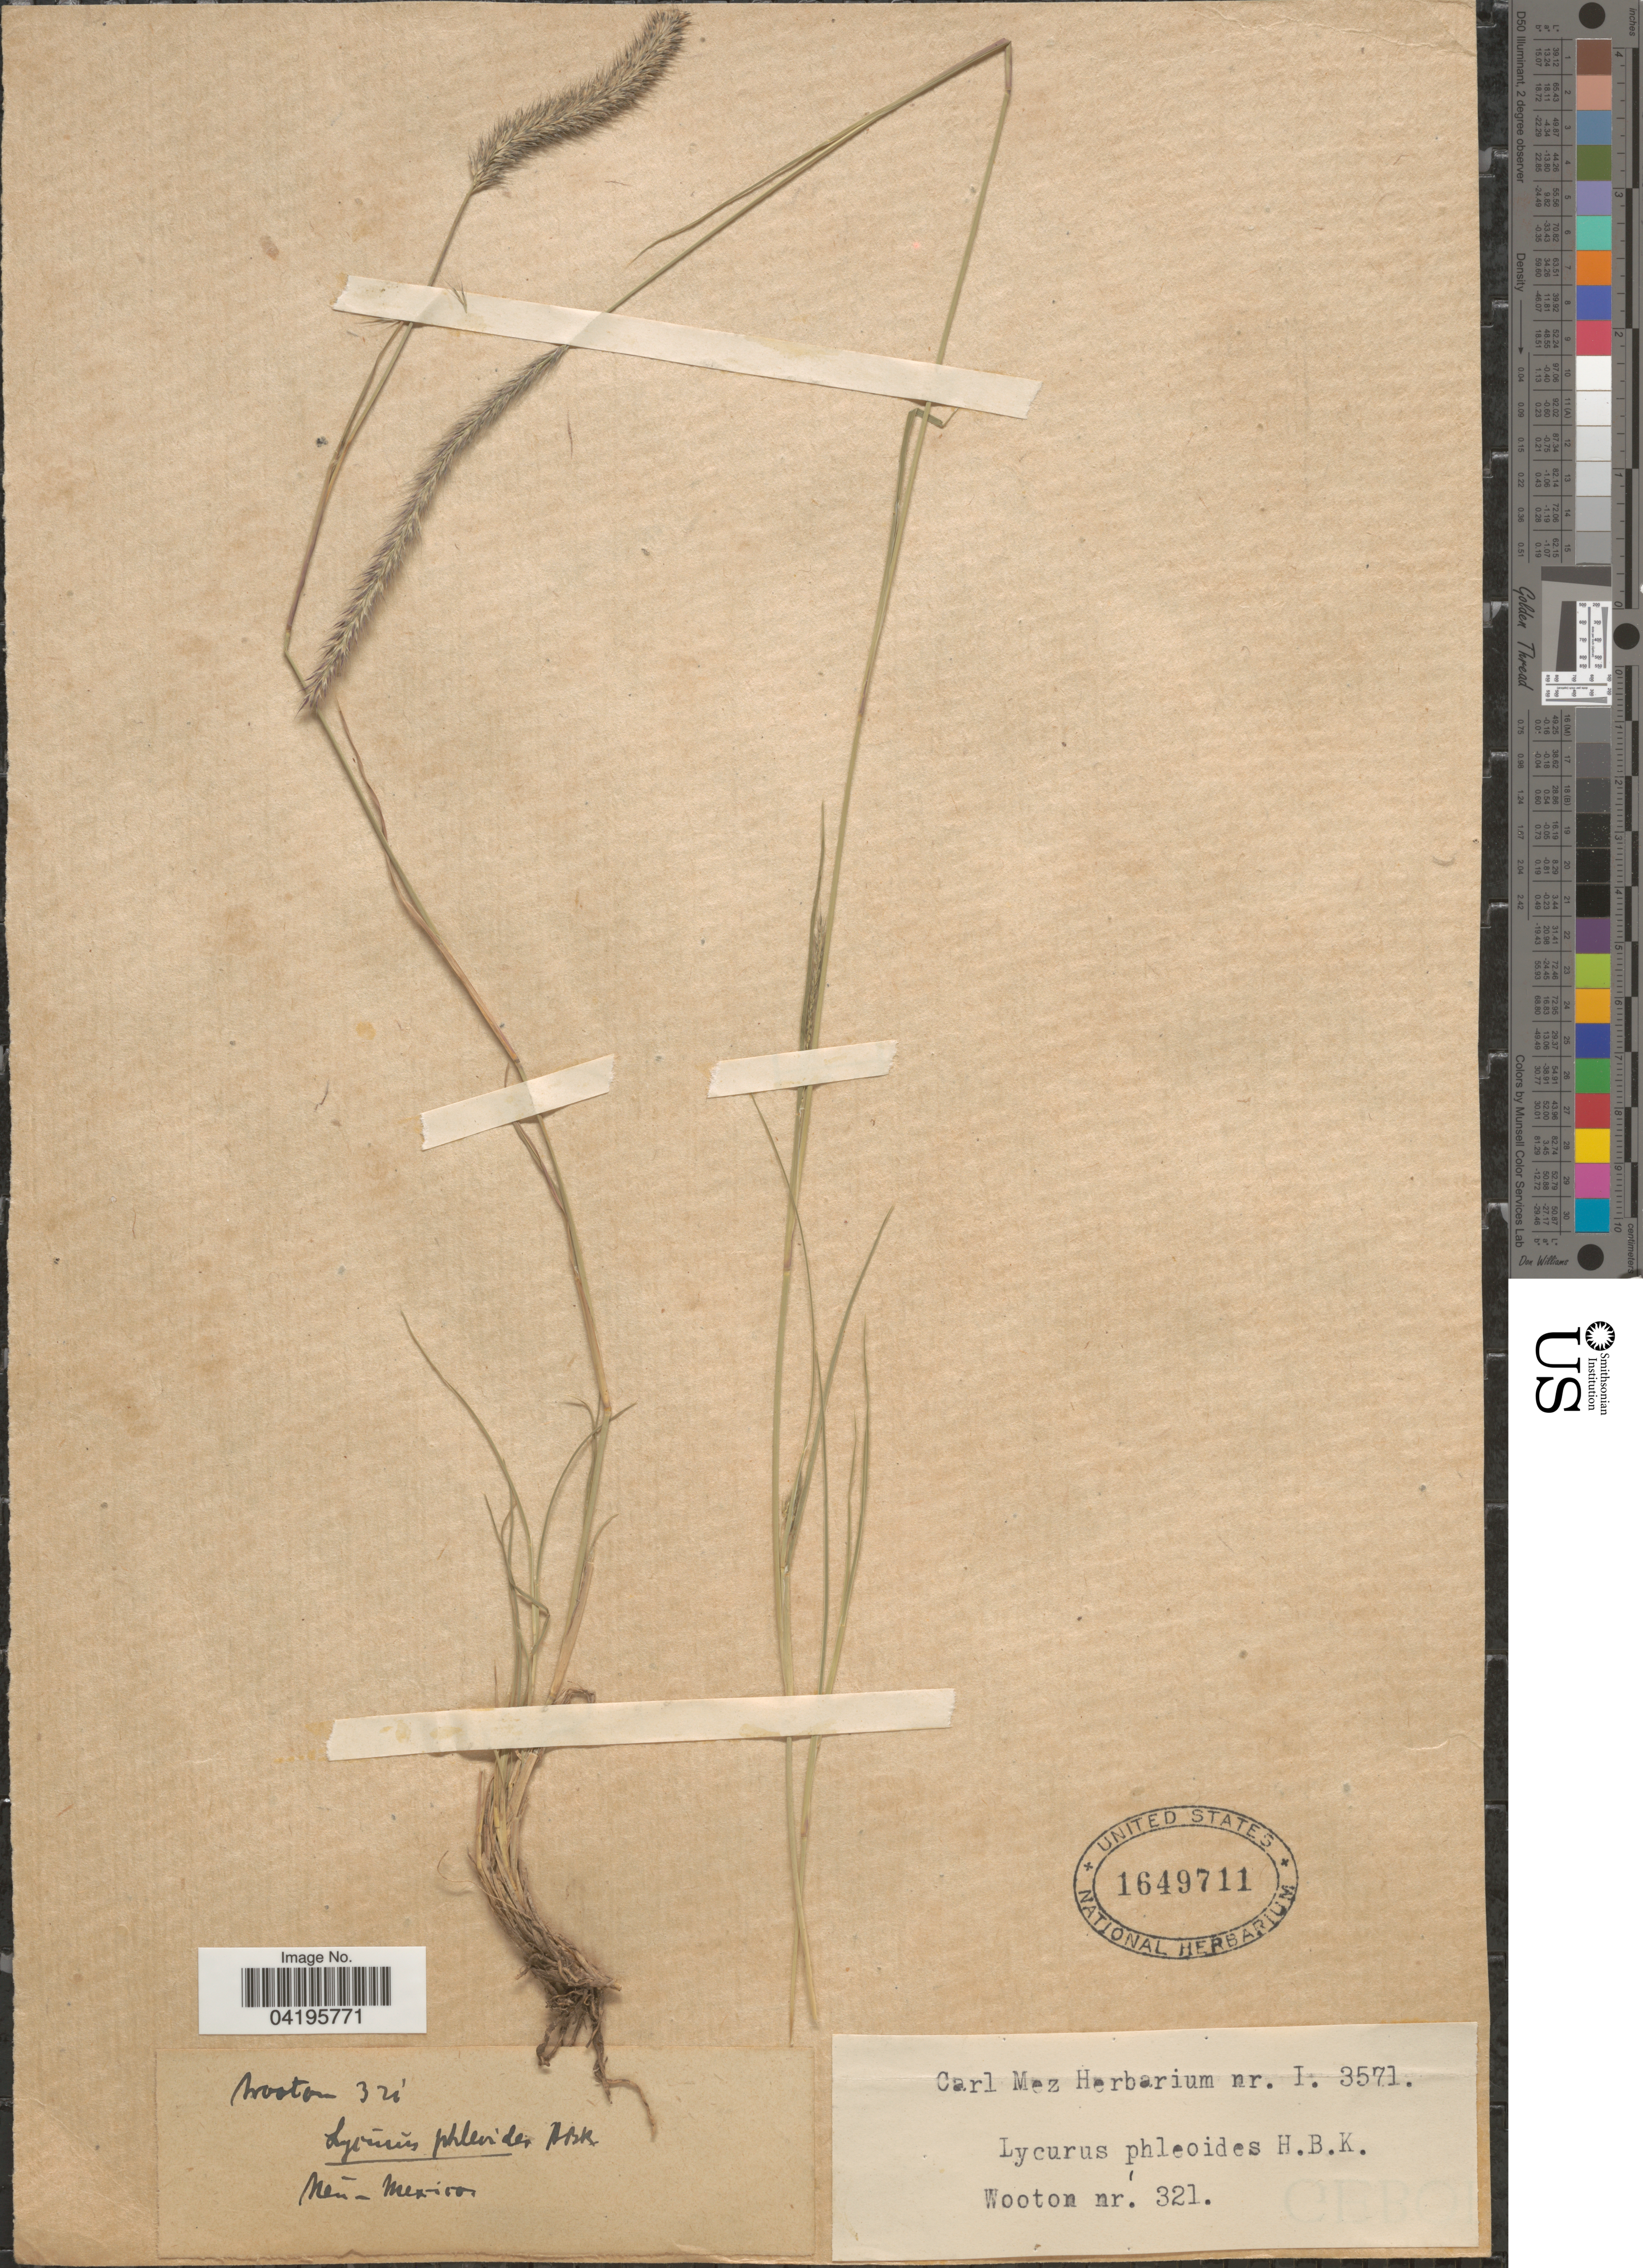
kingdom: Plantae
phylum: Tracheophyta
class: Liliopsida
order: Poales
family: Poaceae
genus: Muhlenbergia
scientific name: Muhlenbergia phleoides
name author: (Kunth) Columbus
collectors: E. O. Wooton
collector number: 321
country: United States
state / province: New Mexico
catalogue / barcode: US 1649711